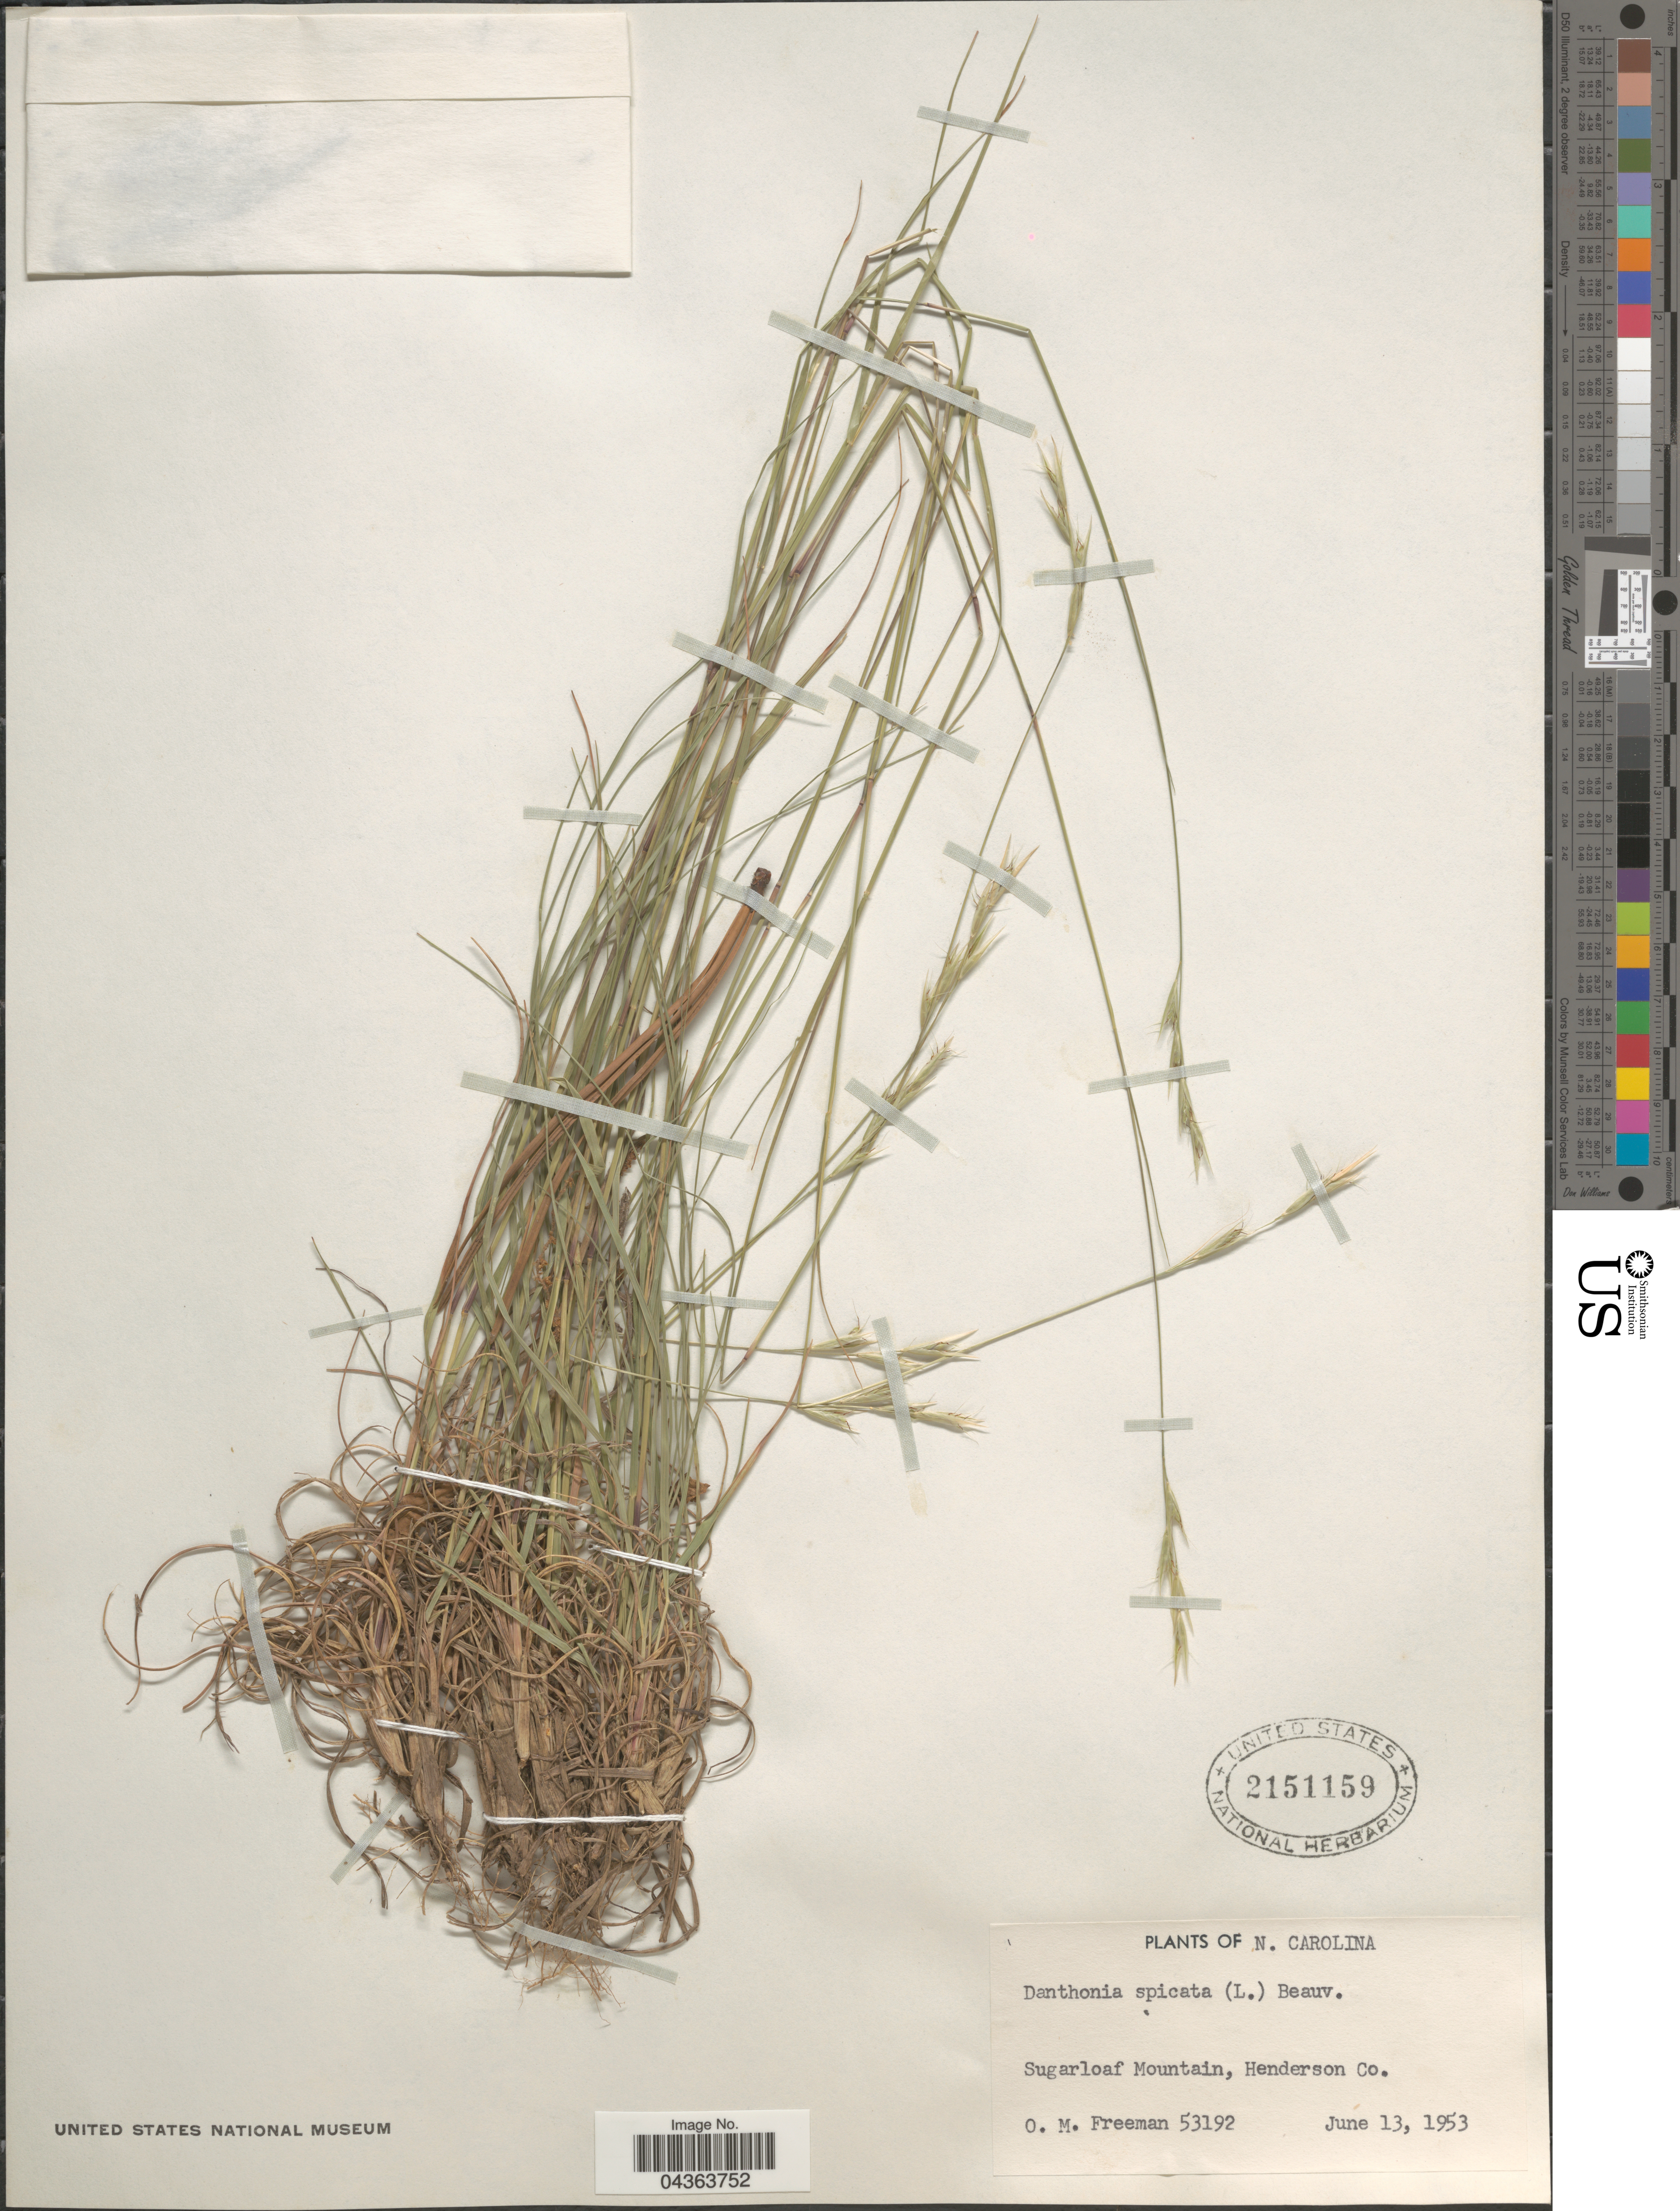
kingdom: Plantae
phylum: Tracheophyta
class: Liliopsida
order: Poales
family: Poaceae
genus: Danthonia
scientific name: Danthonia spicata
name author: (L.) P. Beauv. ex Roem. & Schult.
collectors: O. Freeman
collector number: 53192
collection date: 1953-06-13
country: United States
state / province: North Carolina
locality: Sugarloaf Mountain, Henderson Co.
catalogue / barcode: US 2151159